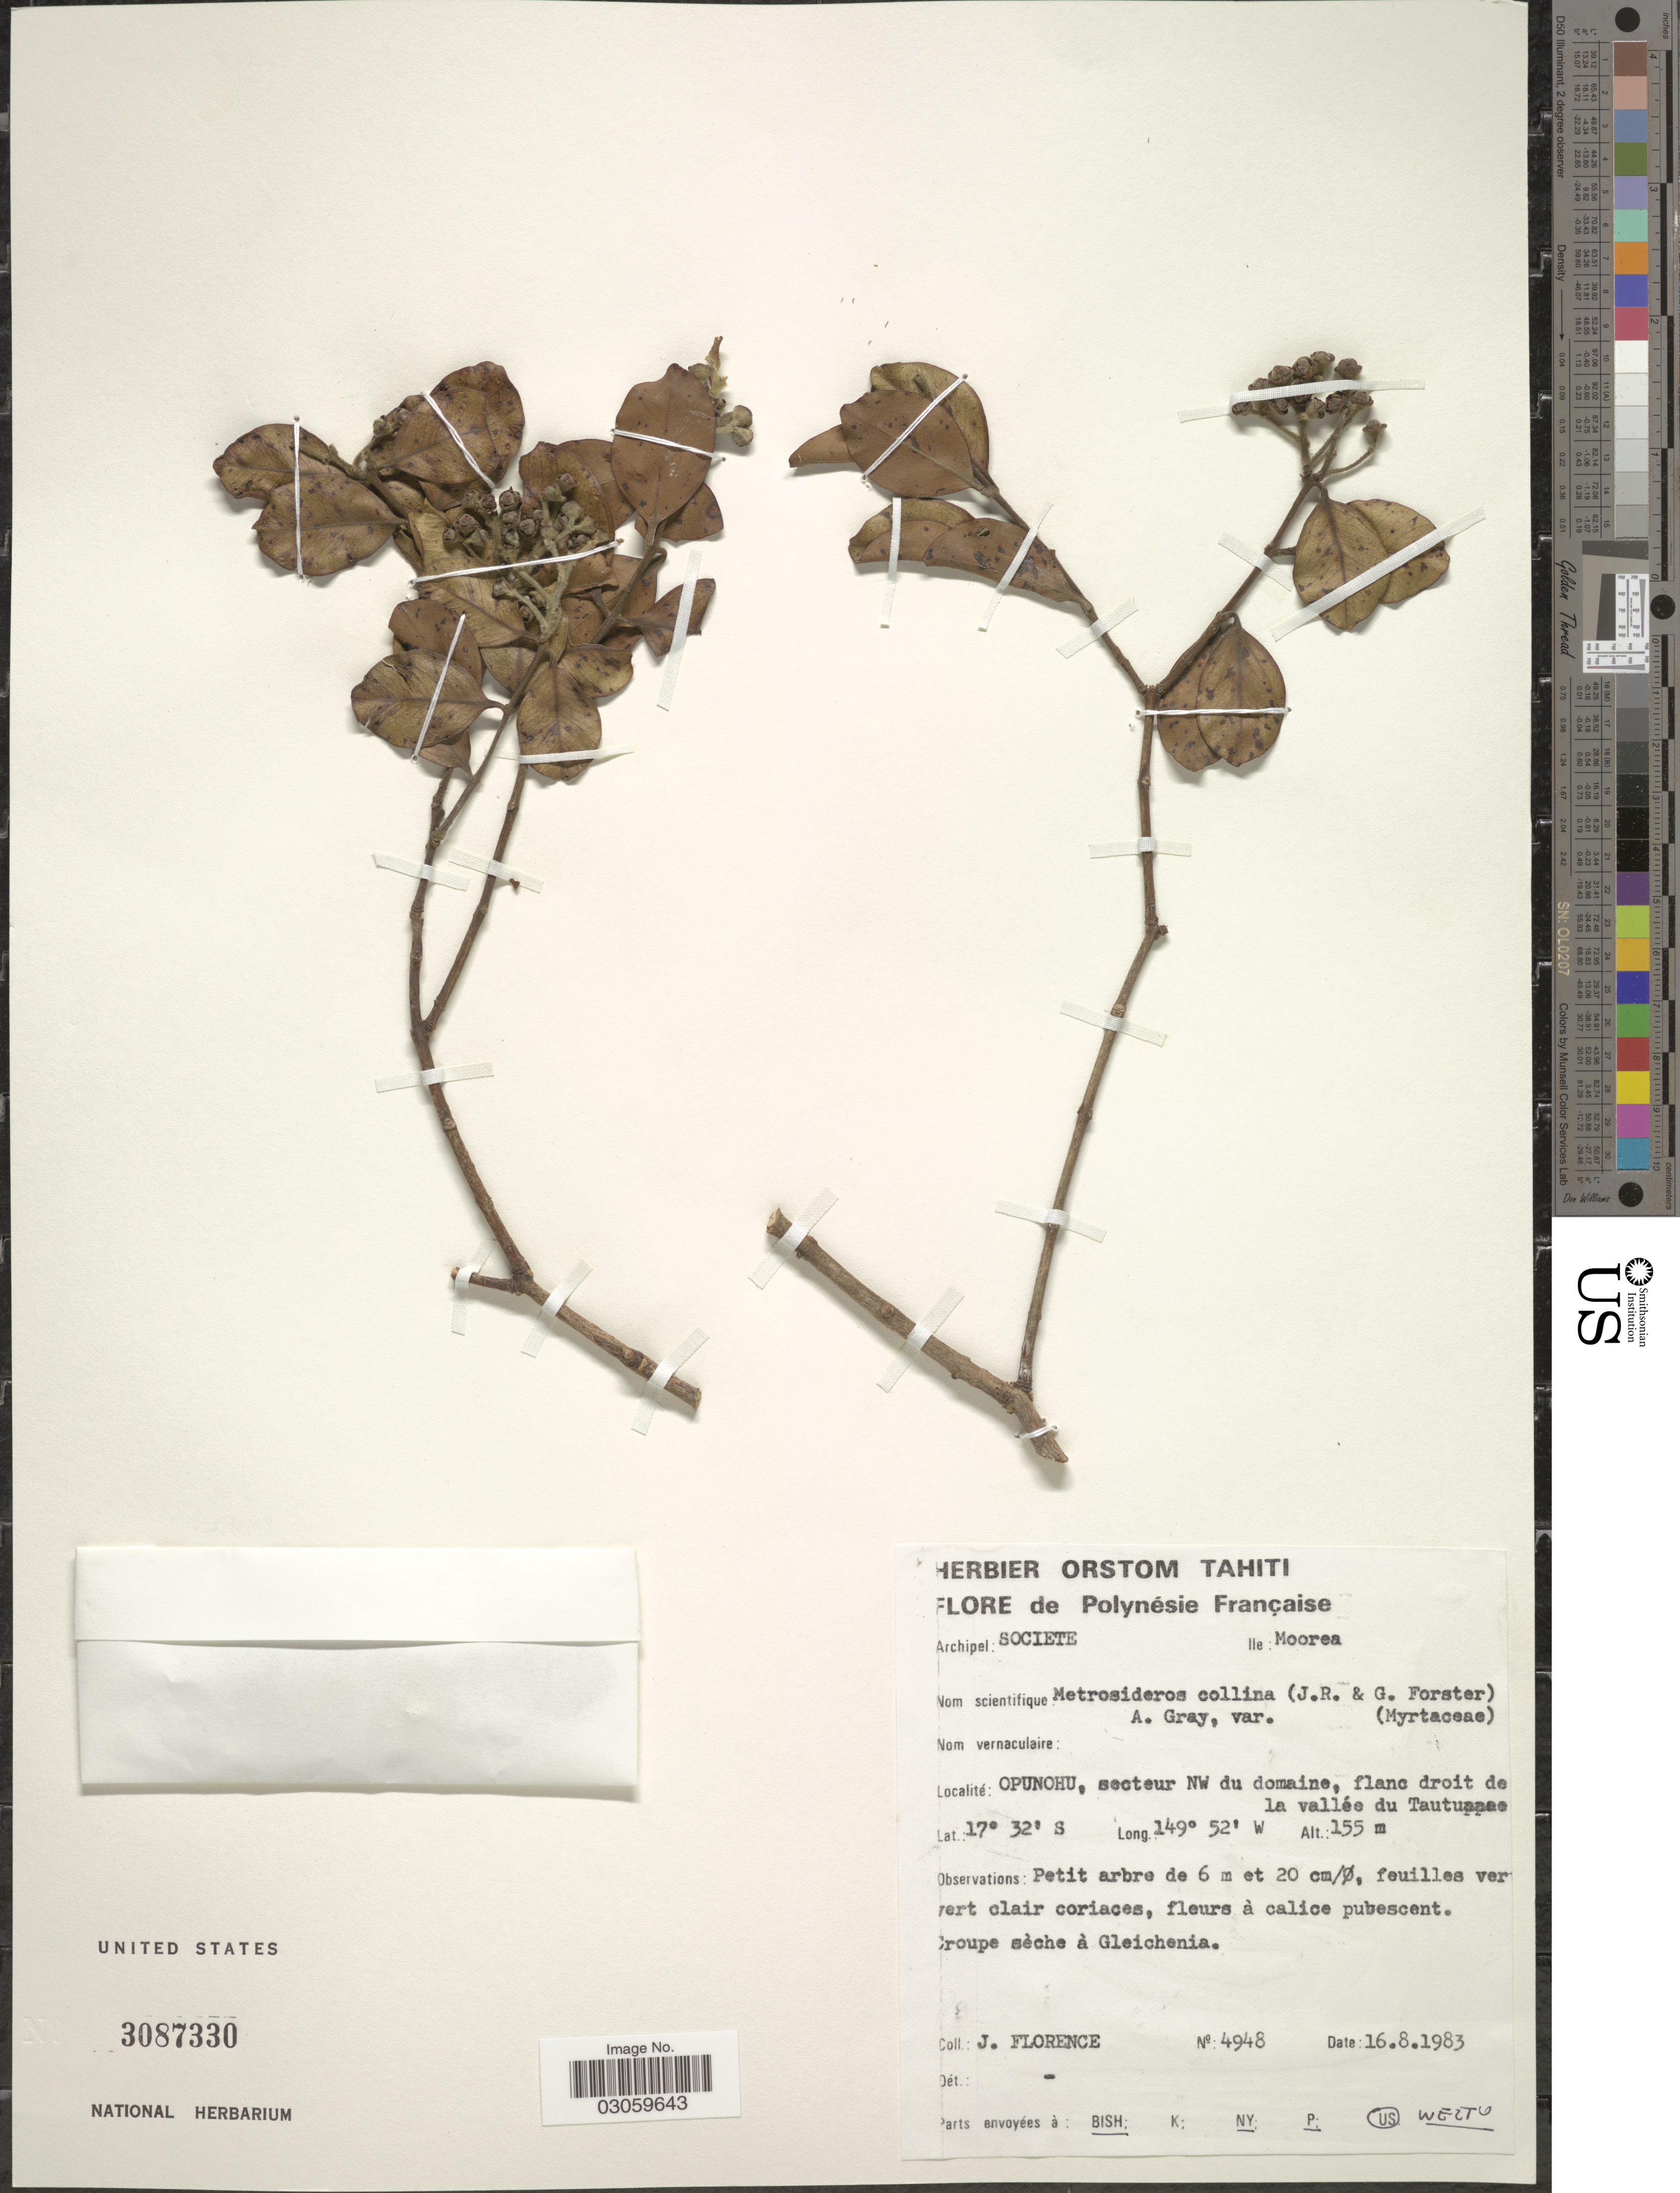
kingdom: Plantae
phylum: Tracheophyta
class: Magnoliopsida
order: Myrtales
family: Myrtaceae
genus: Metrosideros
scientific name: Metrosideros collina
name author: (J.R. Forst. & G. Forst.) A. Gray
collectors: J. Florence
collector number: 4948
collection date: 1983-08-16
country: French Polynesia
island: Moorea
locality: Polynésie Française. Archipel: Societe. Ile: Moorea. Opunohu, secteur NW du domaine, flanc droit de la vallée du Tauuaaee [interpreted].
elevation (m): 155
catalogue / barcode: US 3087330